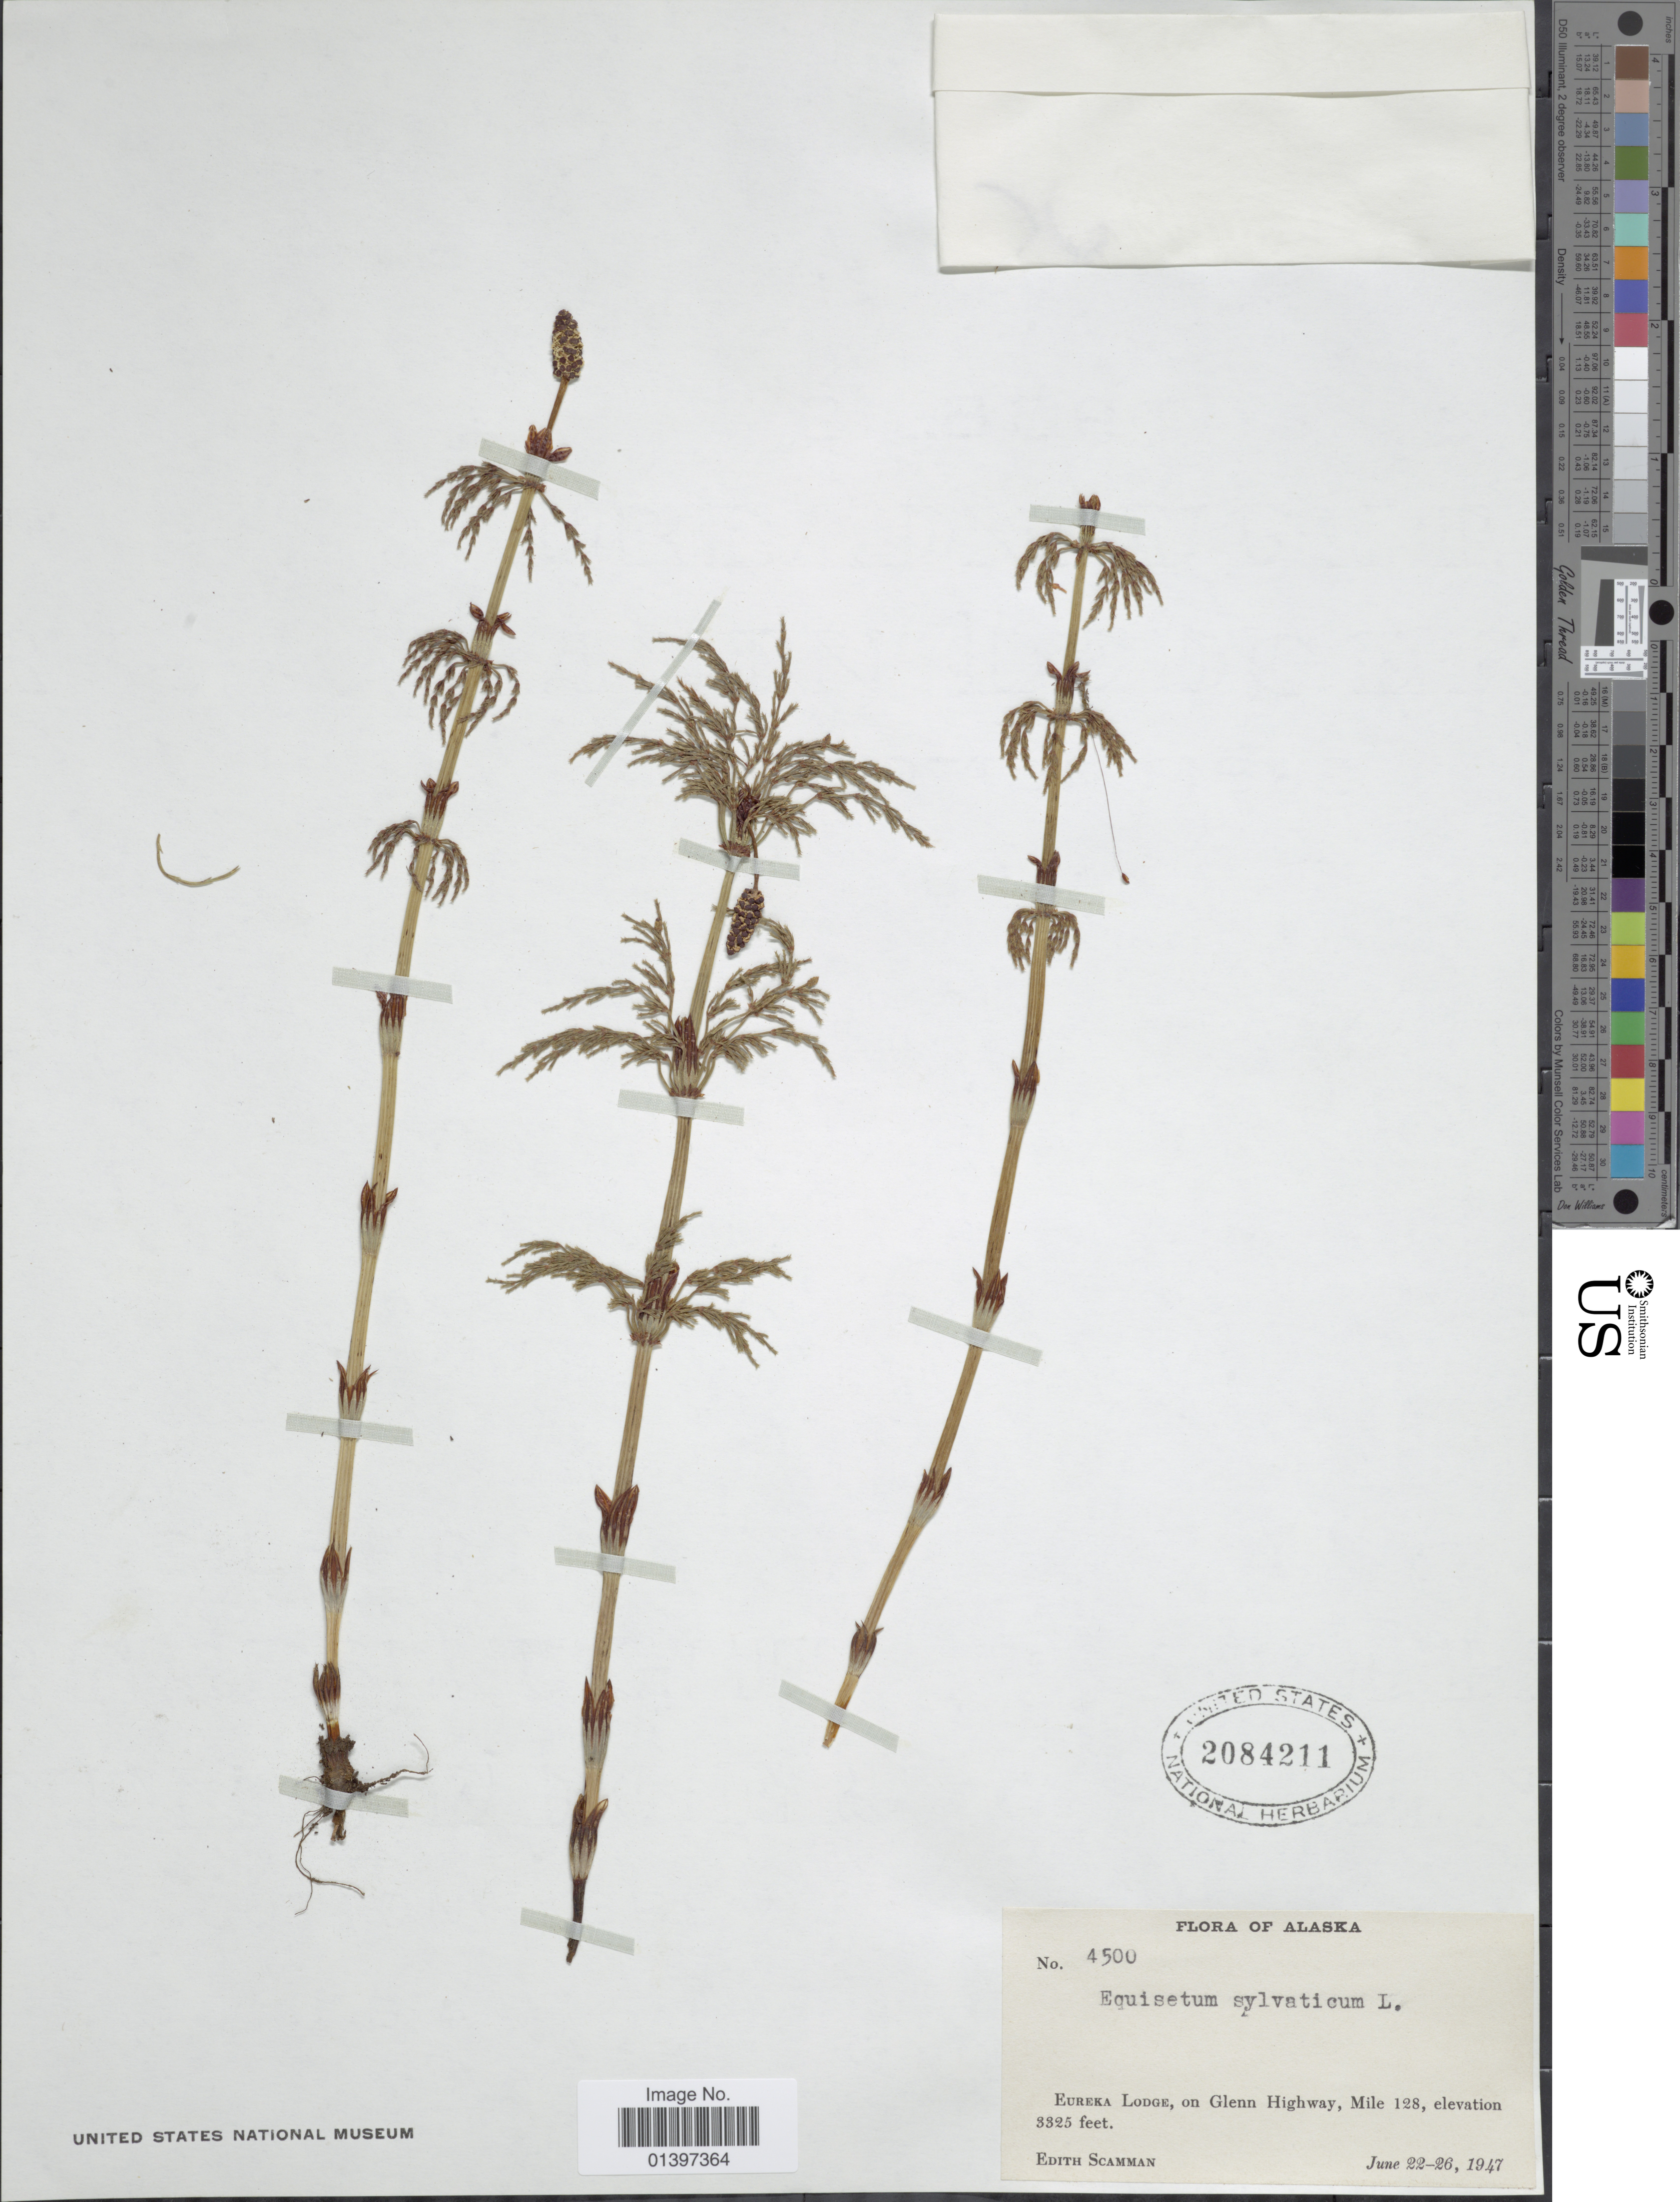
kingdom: Plantae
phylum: Tracheophyta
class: Polypodiopsida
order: Equisetales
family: Equisetaceae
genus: Equisetum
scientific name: Equisetum sylvaticum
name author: L.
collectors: E. Scamman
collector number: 4500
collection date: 1947-06-22/1947-06-26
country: United States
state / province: Alaska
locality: Eureka Lodge, on Glenn Highway, Mile 128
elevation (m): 1013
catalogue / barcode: US 2084211